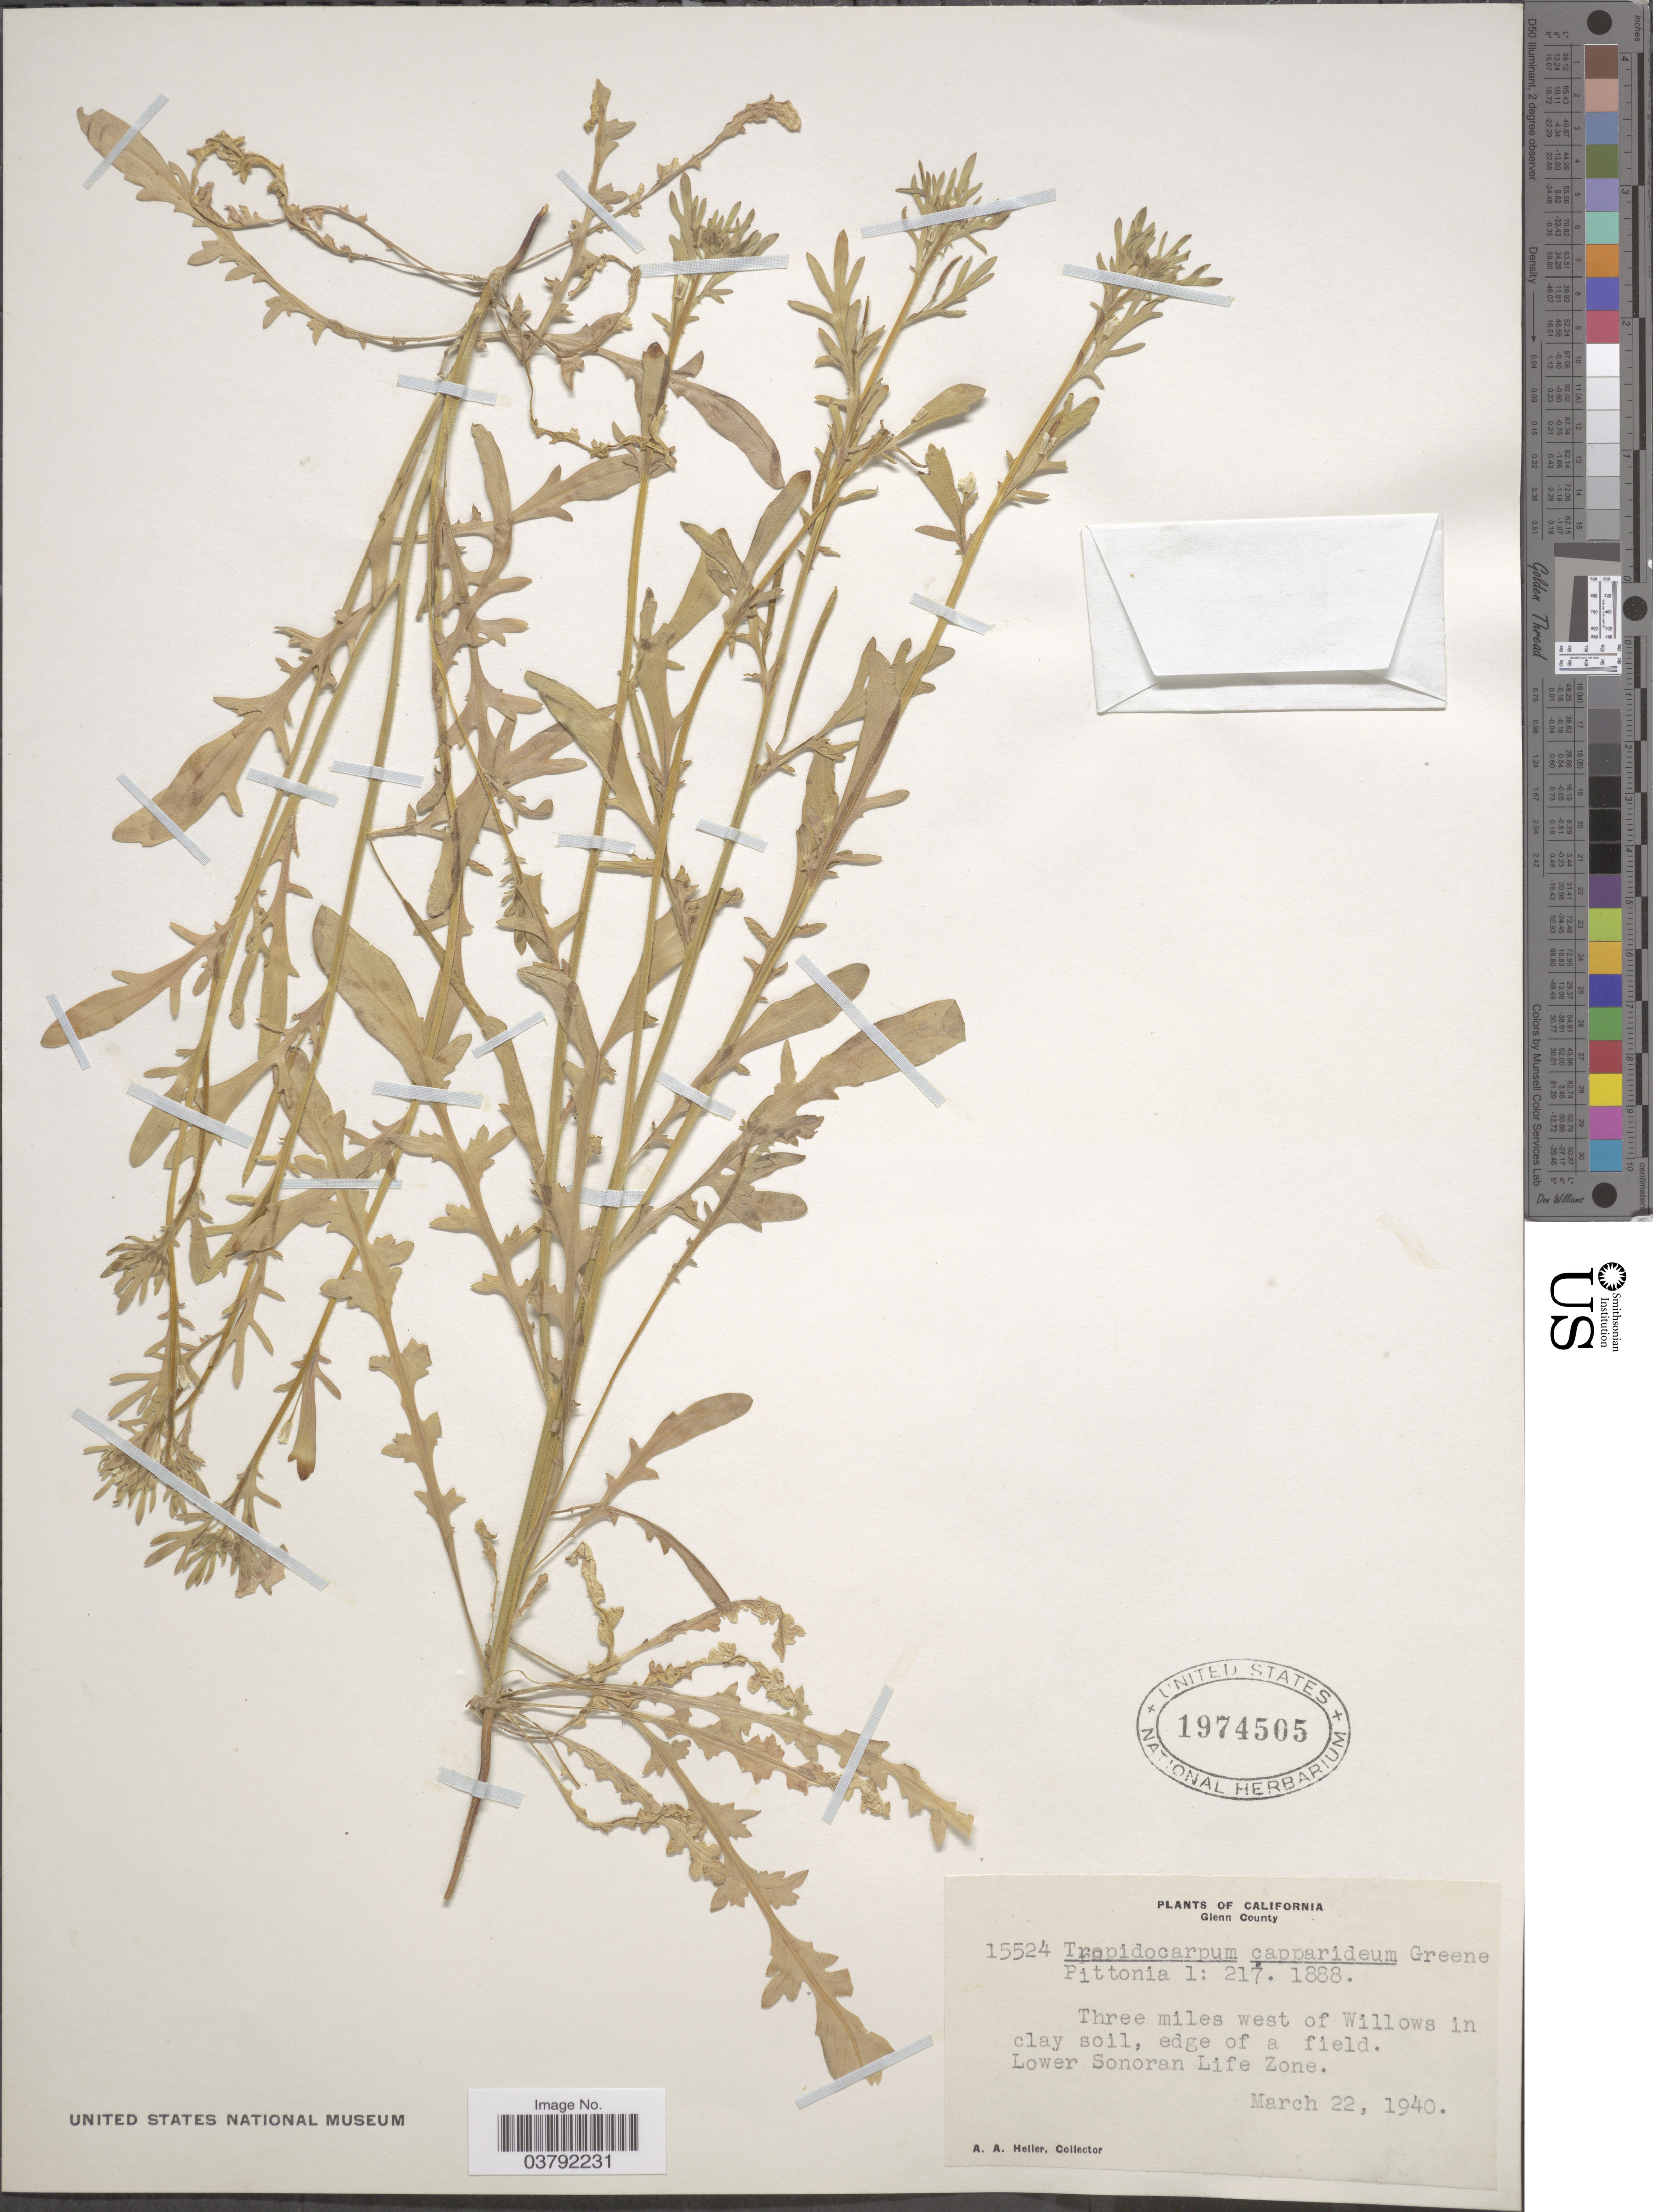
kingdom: Plantae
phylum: Tracheophyta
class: Magnoliopsida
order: Brassicales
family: Brassicaceae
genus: Tropidocarpum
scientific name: Tropidocarpum capparideum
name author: (Al-Shehbaz) Al-Shehbaz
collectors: A. A. Heller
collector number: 15524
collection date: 1940-03-22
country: United States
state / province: California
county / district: Glenn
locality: Glenn County. Three miles west of Willows in clay soil, edge of a field. Lower Sonoran Life Zone.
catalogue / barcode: US 1974505